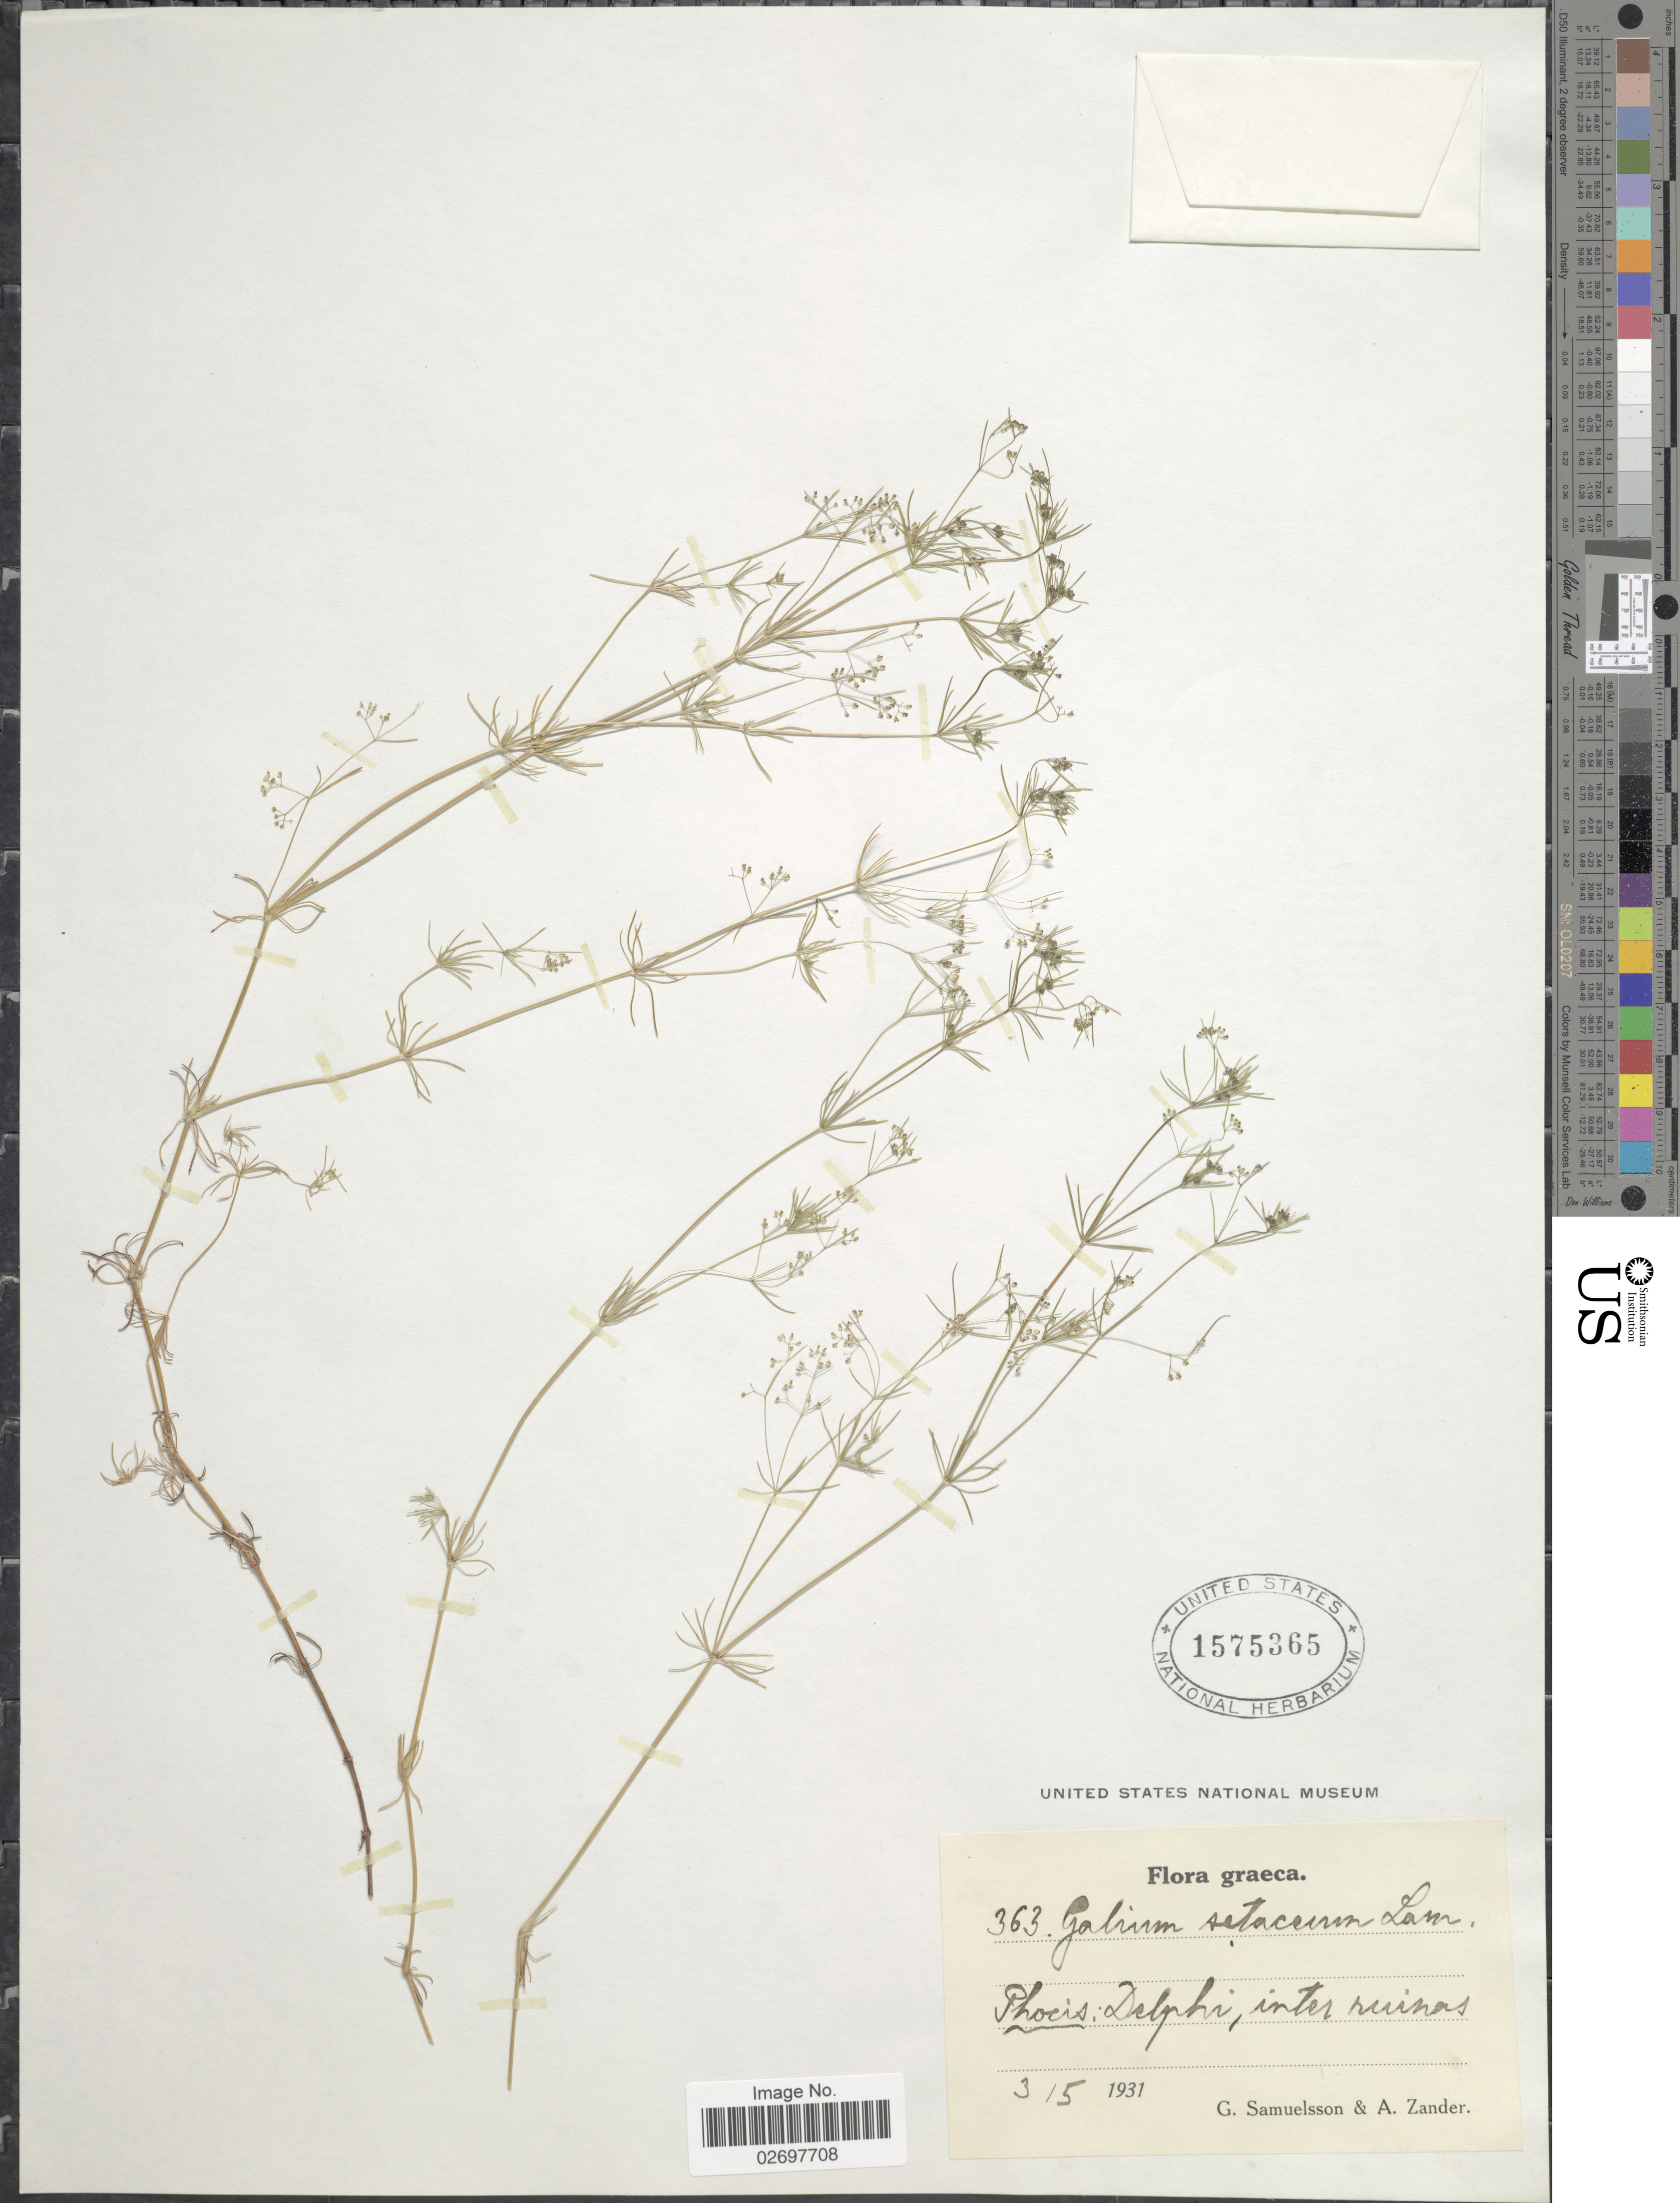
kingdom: Plantae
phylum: Tracheophyta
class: Magnoliopsida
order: Gentianales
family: Rubiaceae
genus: Galium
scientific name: Galium setaceum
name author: Lam.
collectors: G. Samuelsson & A. Zander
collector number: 363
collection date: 1931-05-03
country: Greece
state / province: Central Greece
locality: Graeca, Phocis: Delphi, inter ruinas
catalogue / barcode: US 1575365